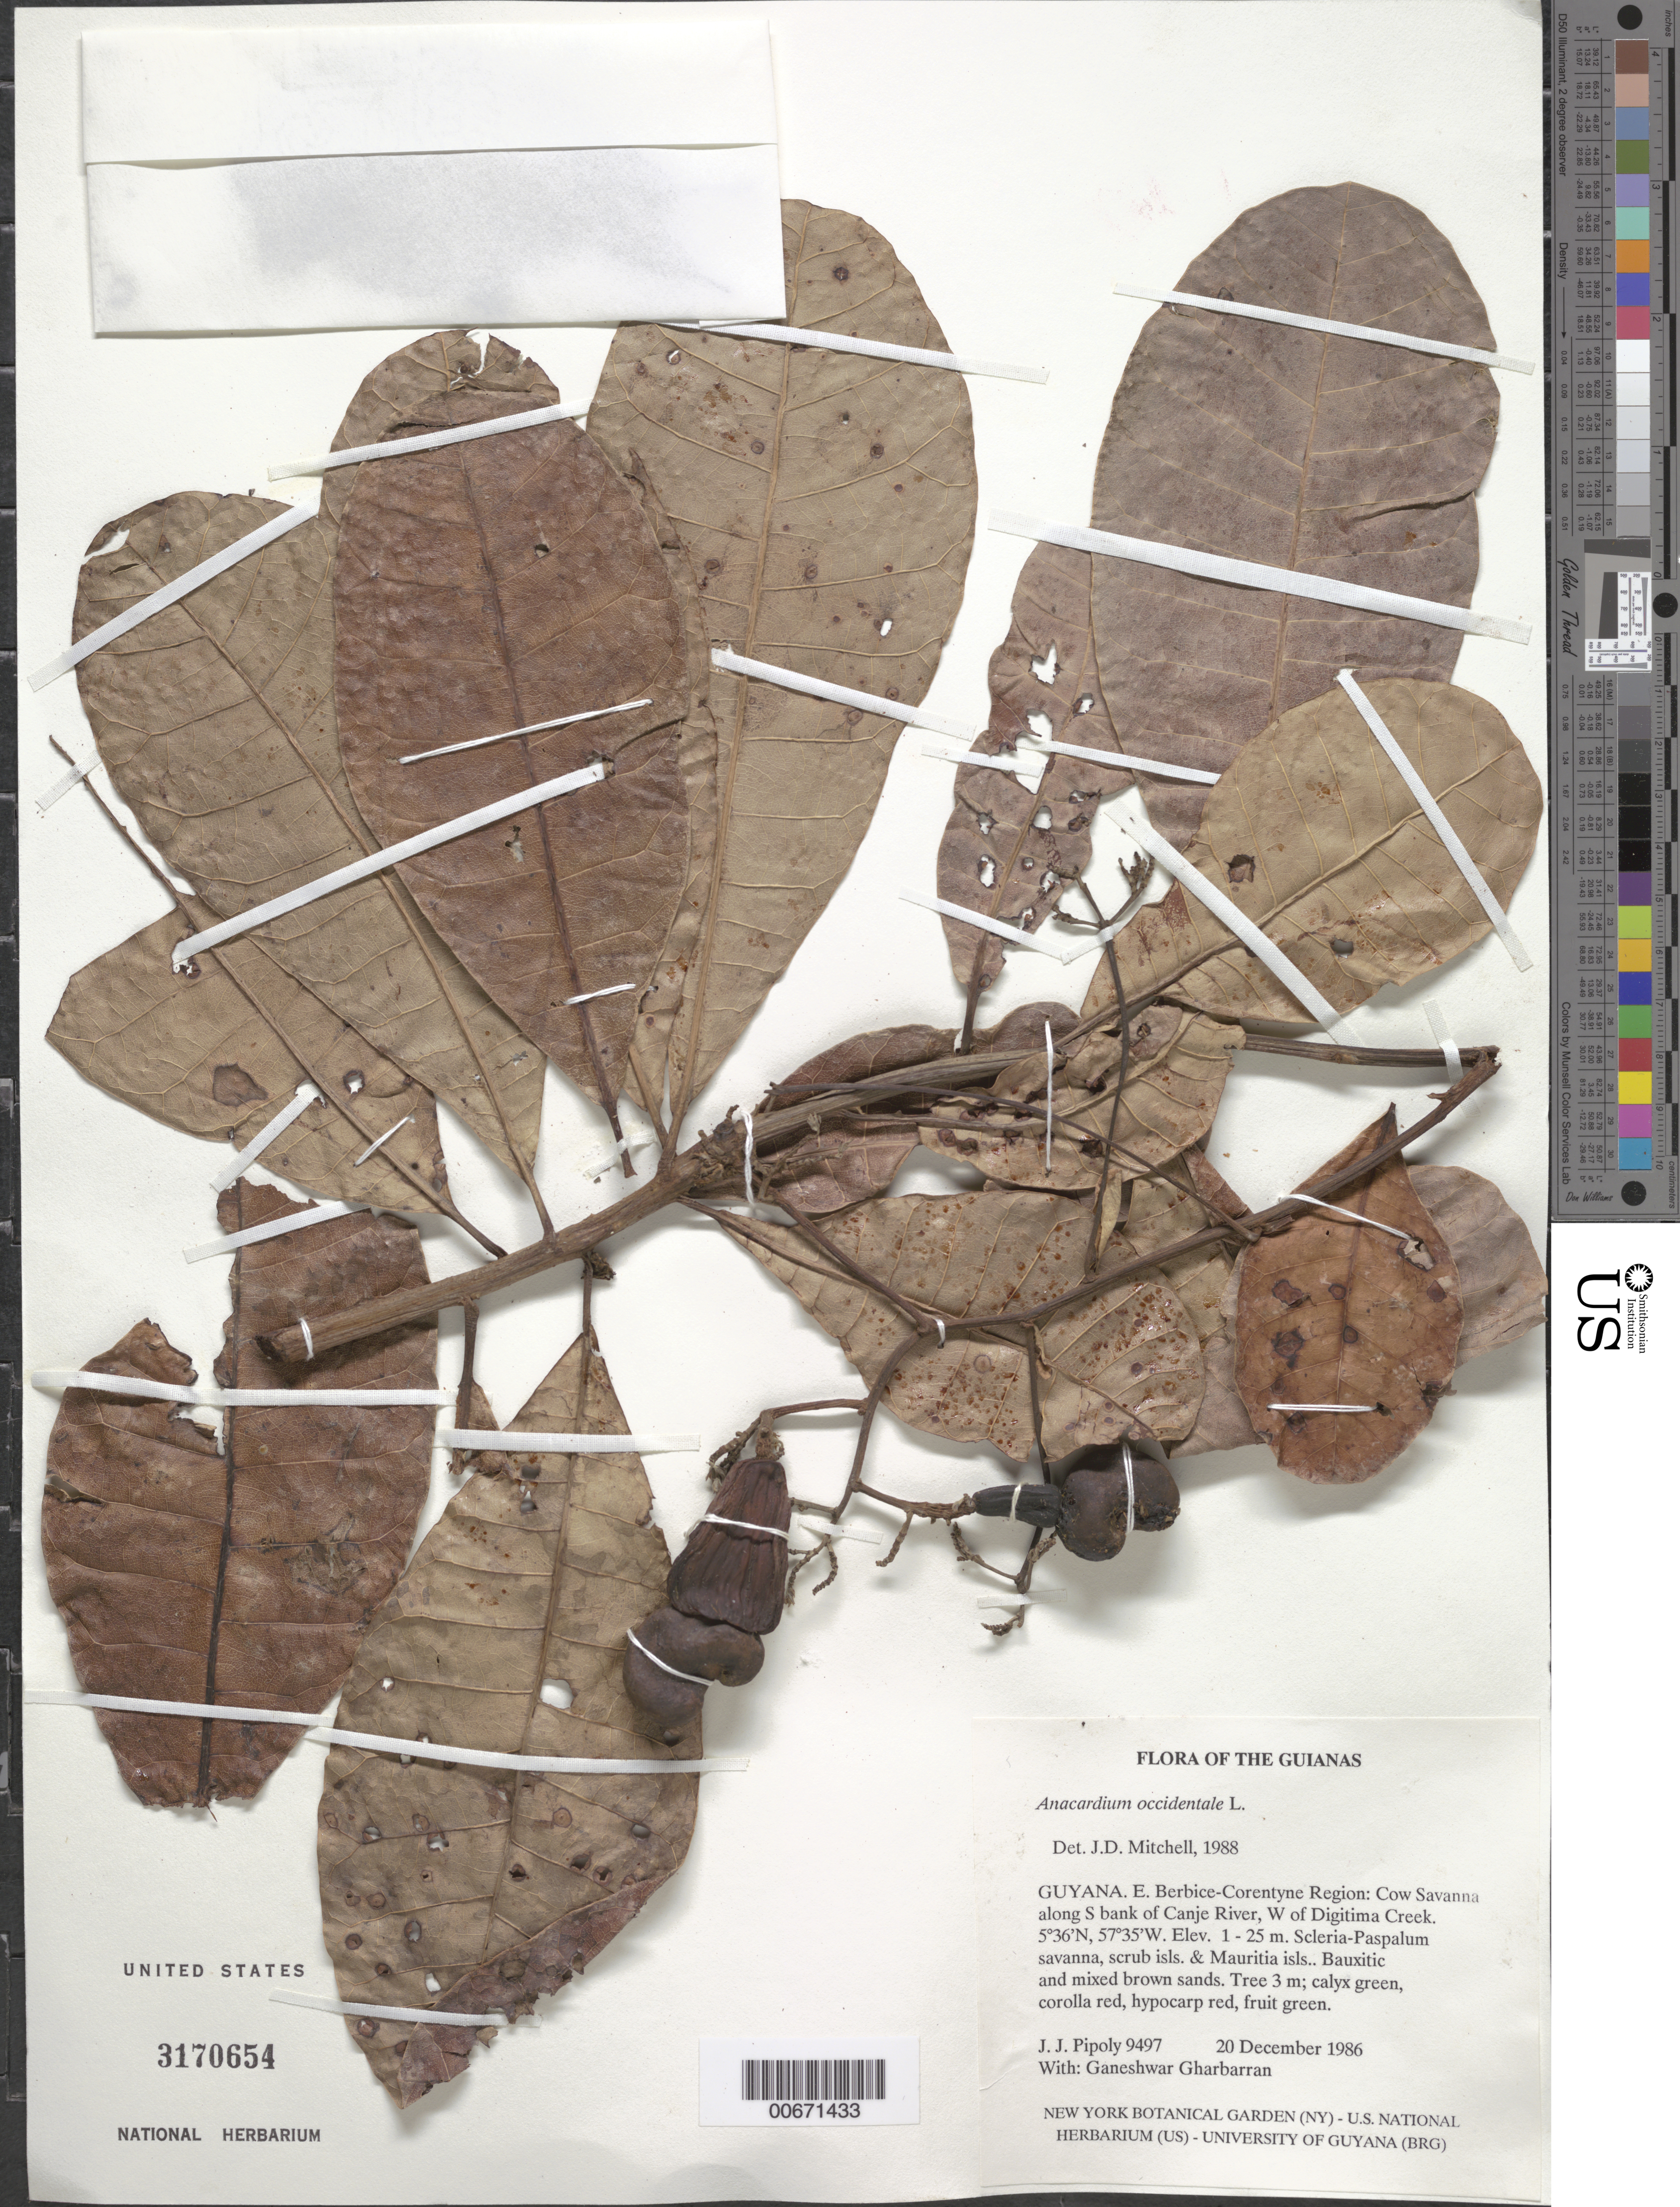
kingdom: Plantae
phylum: Tracheophyta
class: Magnoliopsida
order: Sapindales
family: Anacardiaceae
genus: Anacardium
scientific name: Anacardium occidentale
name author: L.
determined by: Mitchell, John D.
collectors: J. J. Pipoly & G. Gharbarran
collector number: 9497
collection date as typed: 20 December 1986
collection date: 1986-12-20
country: Guyana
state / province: E. Berbice-Corentyne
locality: Cow savanna, along S bank of Canje River, W of Digitima Creek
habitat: Scleria-Paspalum savanna, scrub isls. & Mauritia isls. Bauxitic and mixed brown sands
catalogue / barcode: US 3170654